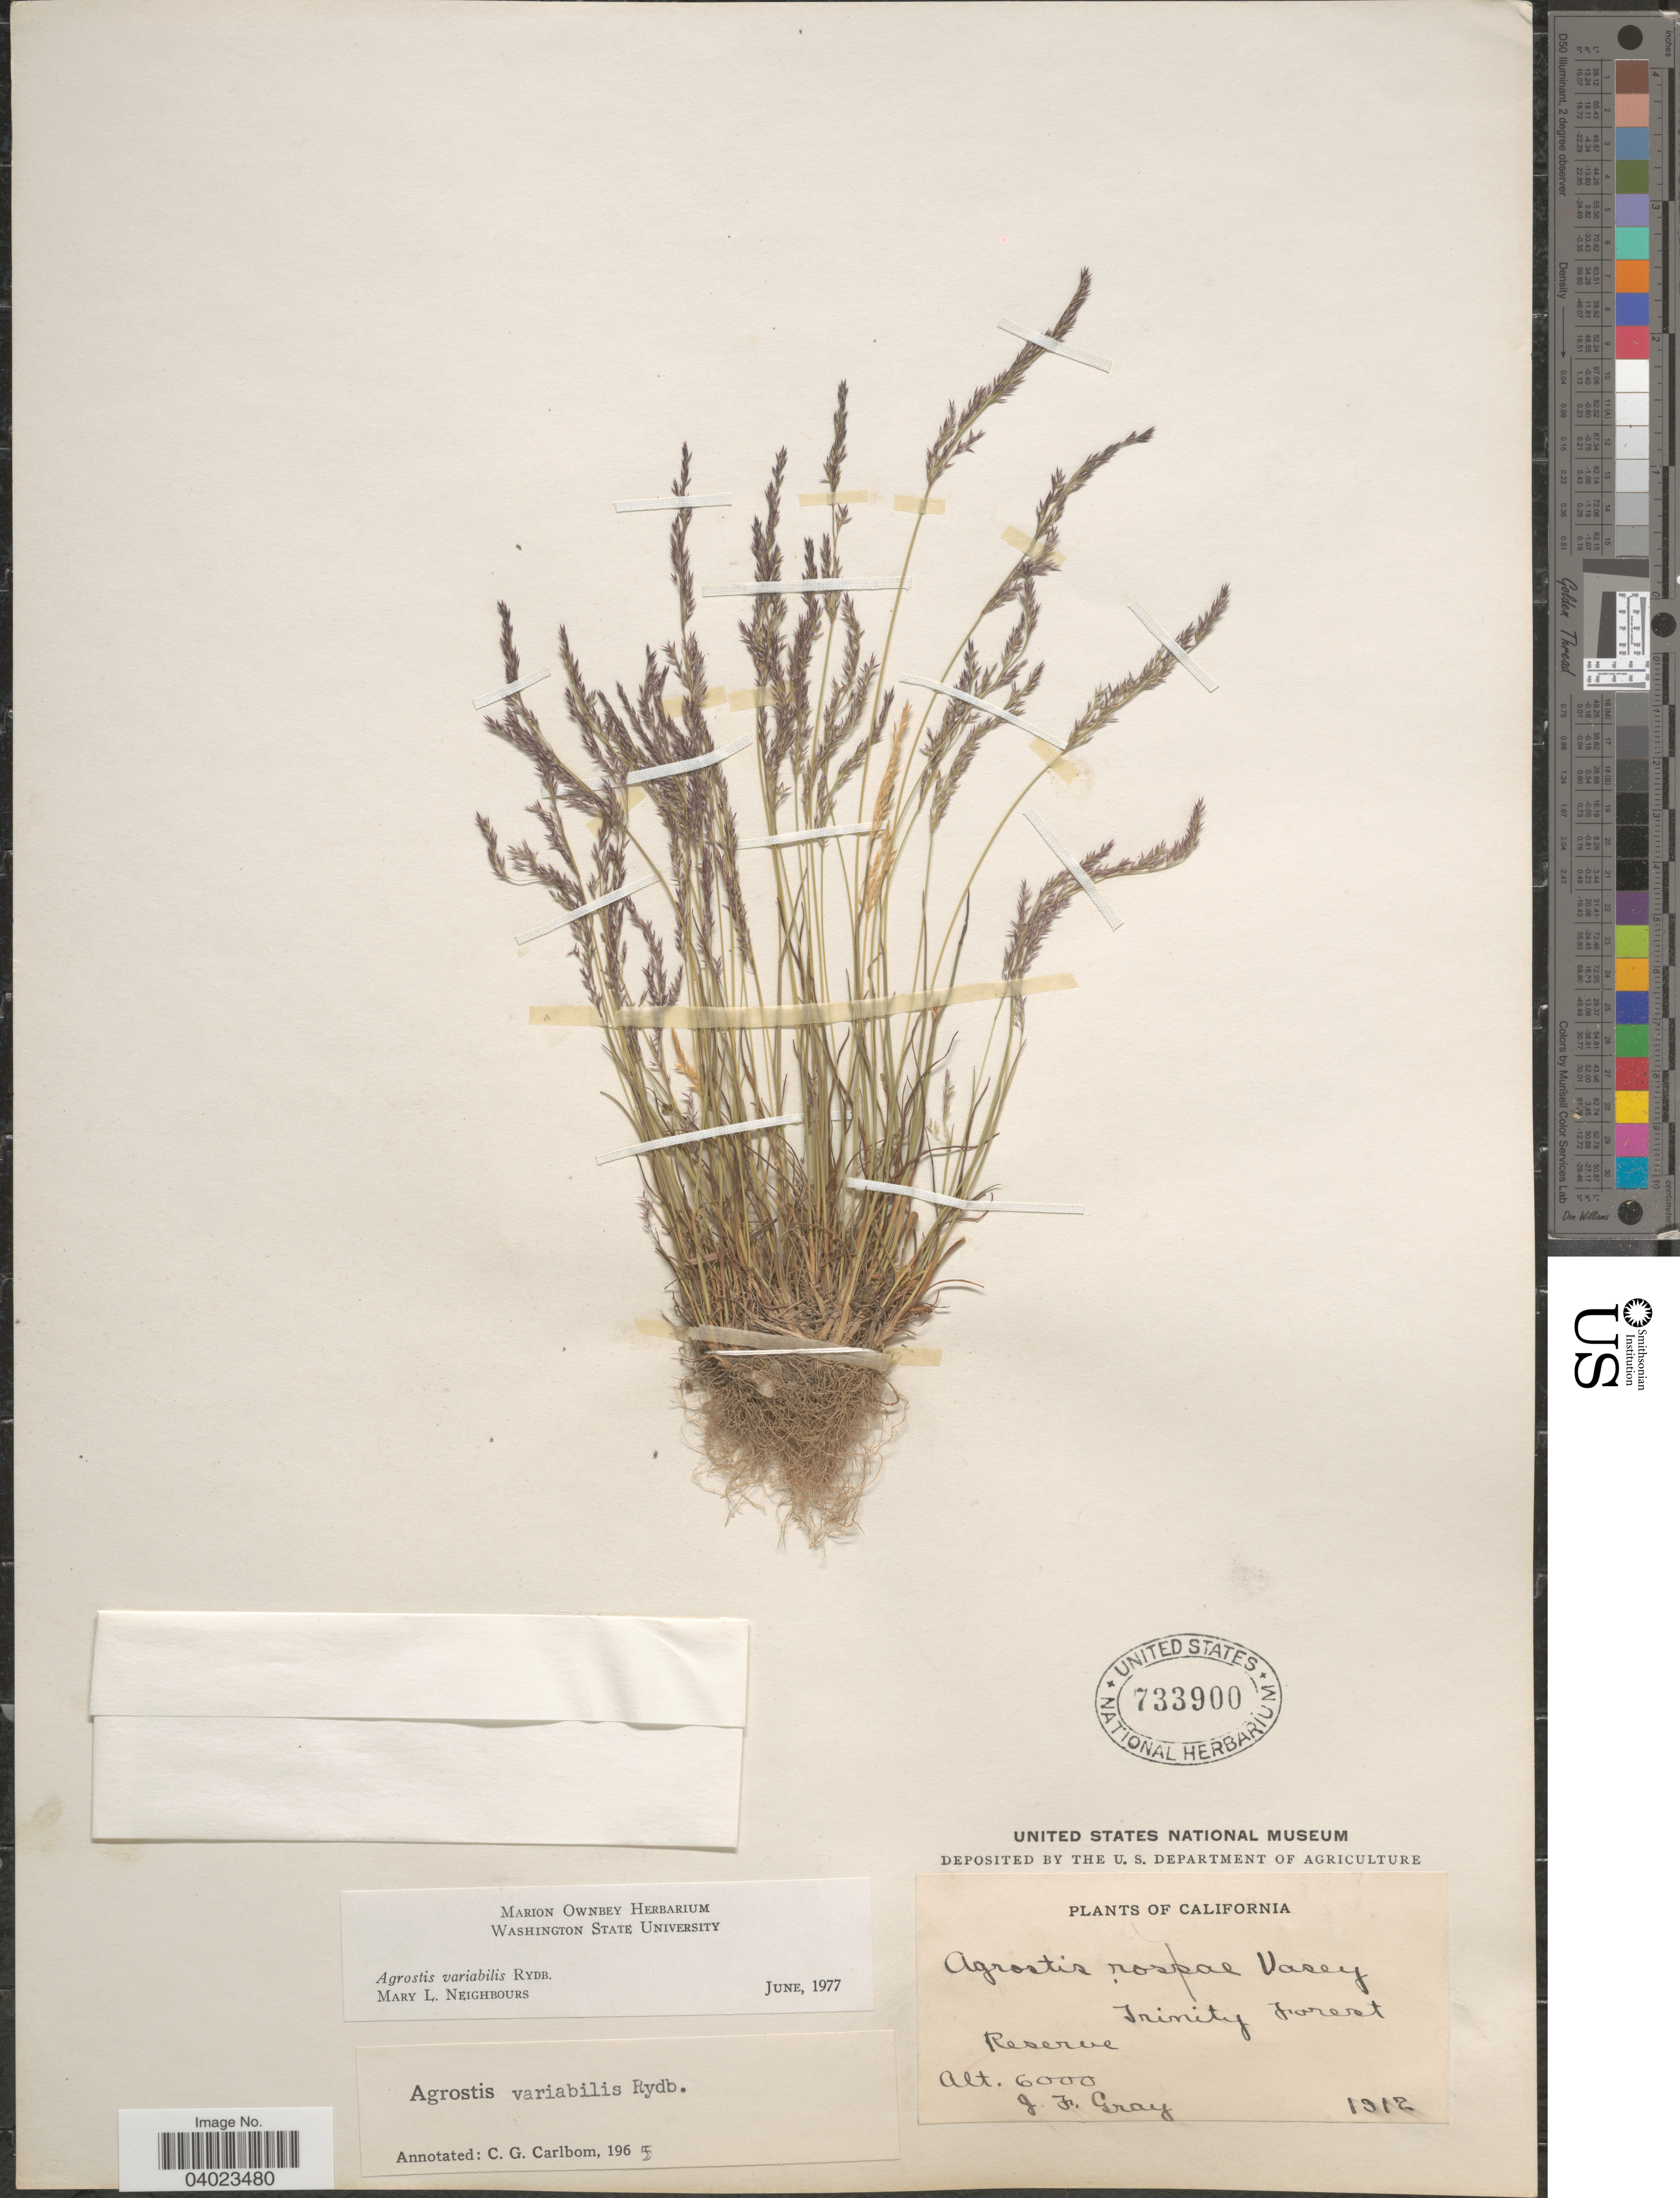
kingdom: Plantae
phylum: Tracheophyta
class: Liliopsida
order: Poales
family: Poaceae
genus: Agrostis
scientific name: Agrostis variabilis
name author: Rydb.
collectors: J. Gray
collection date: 1912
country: United States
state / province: California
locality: Trinity Forest Reserve.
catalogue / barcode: US 733900